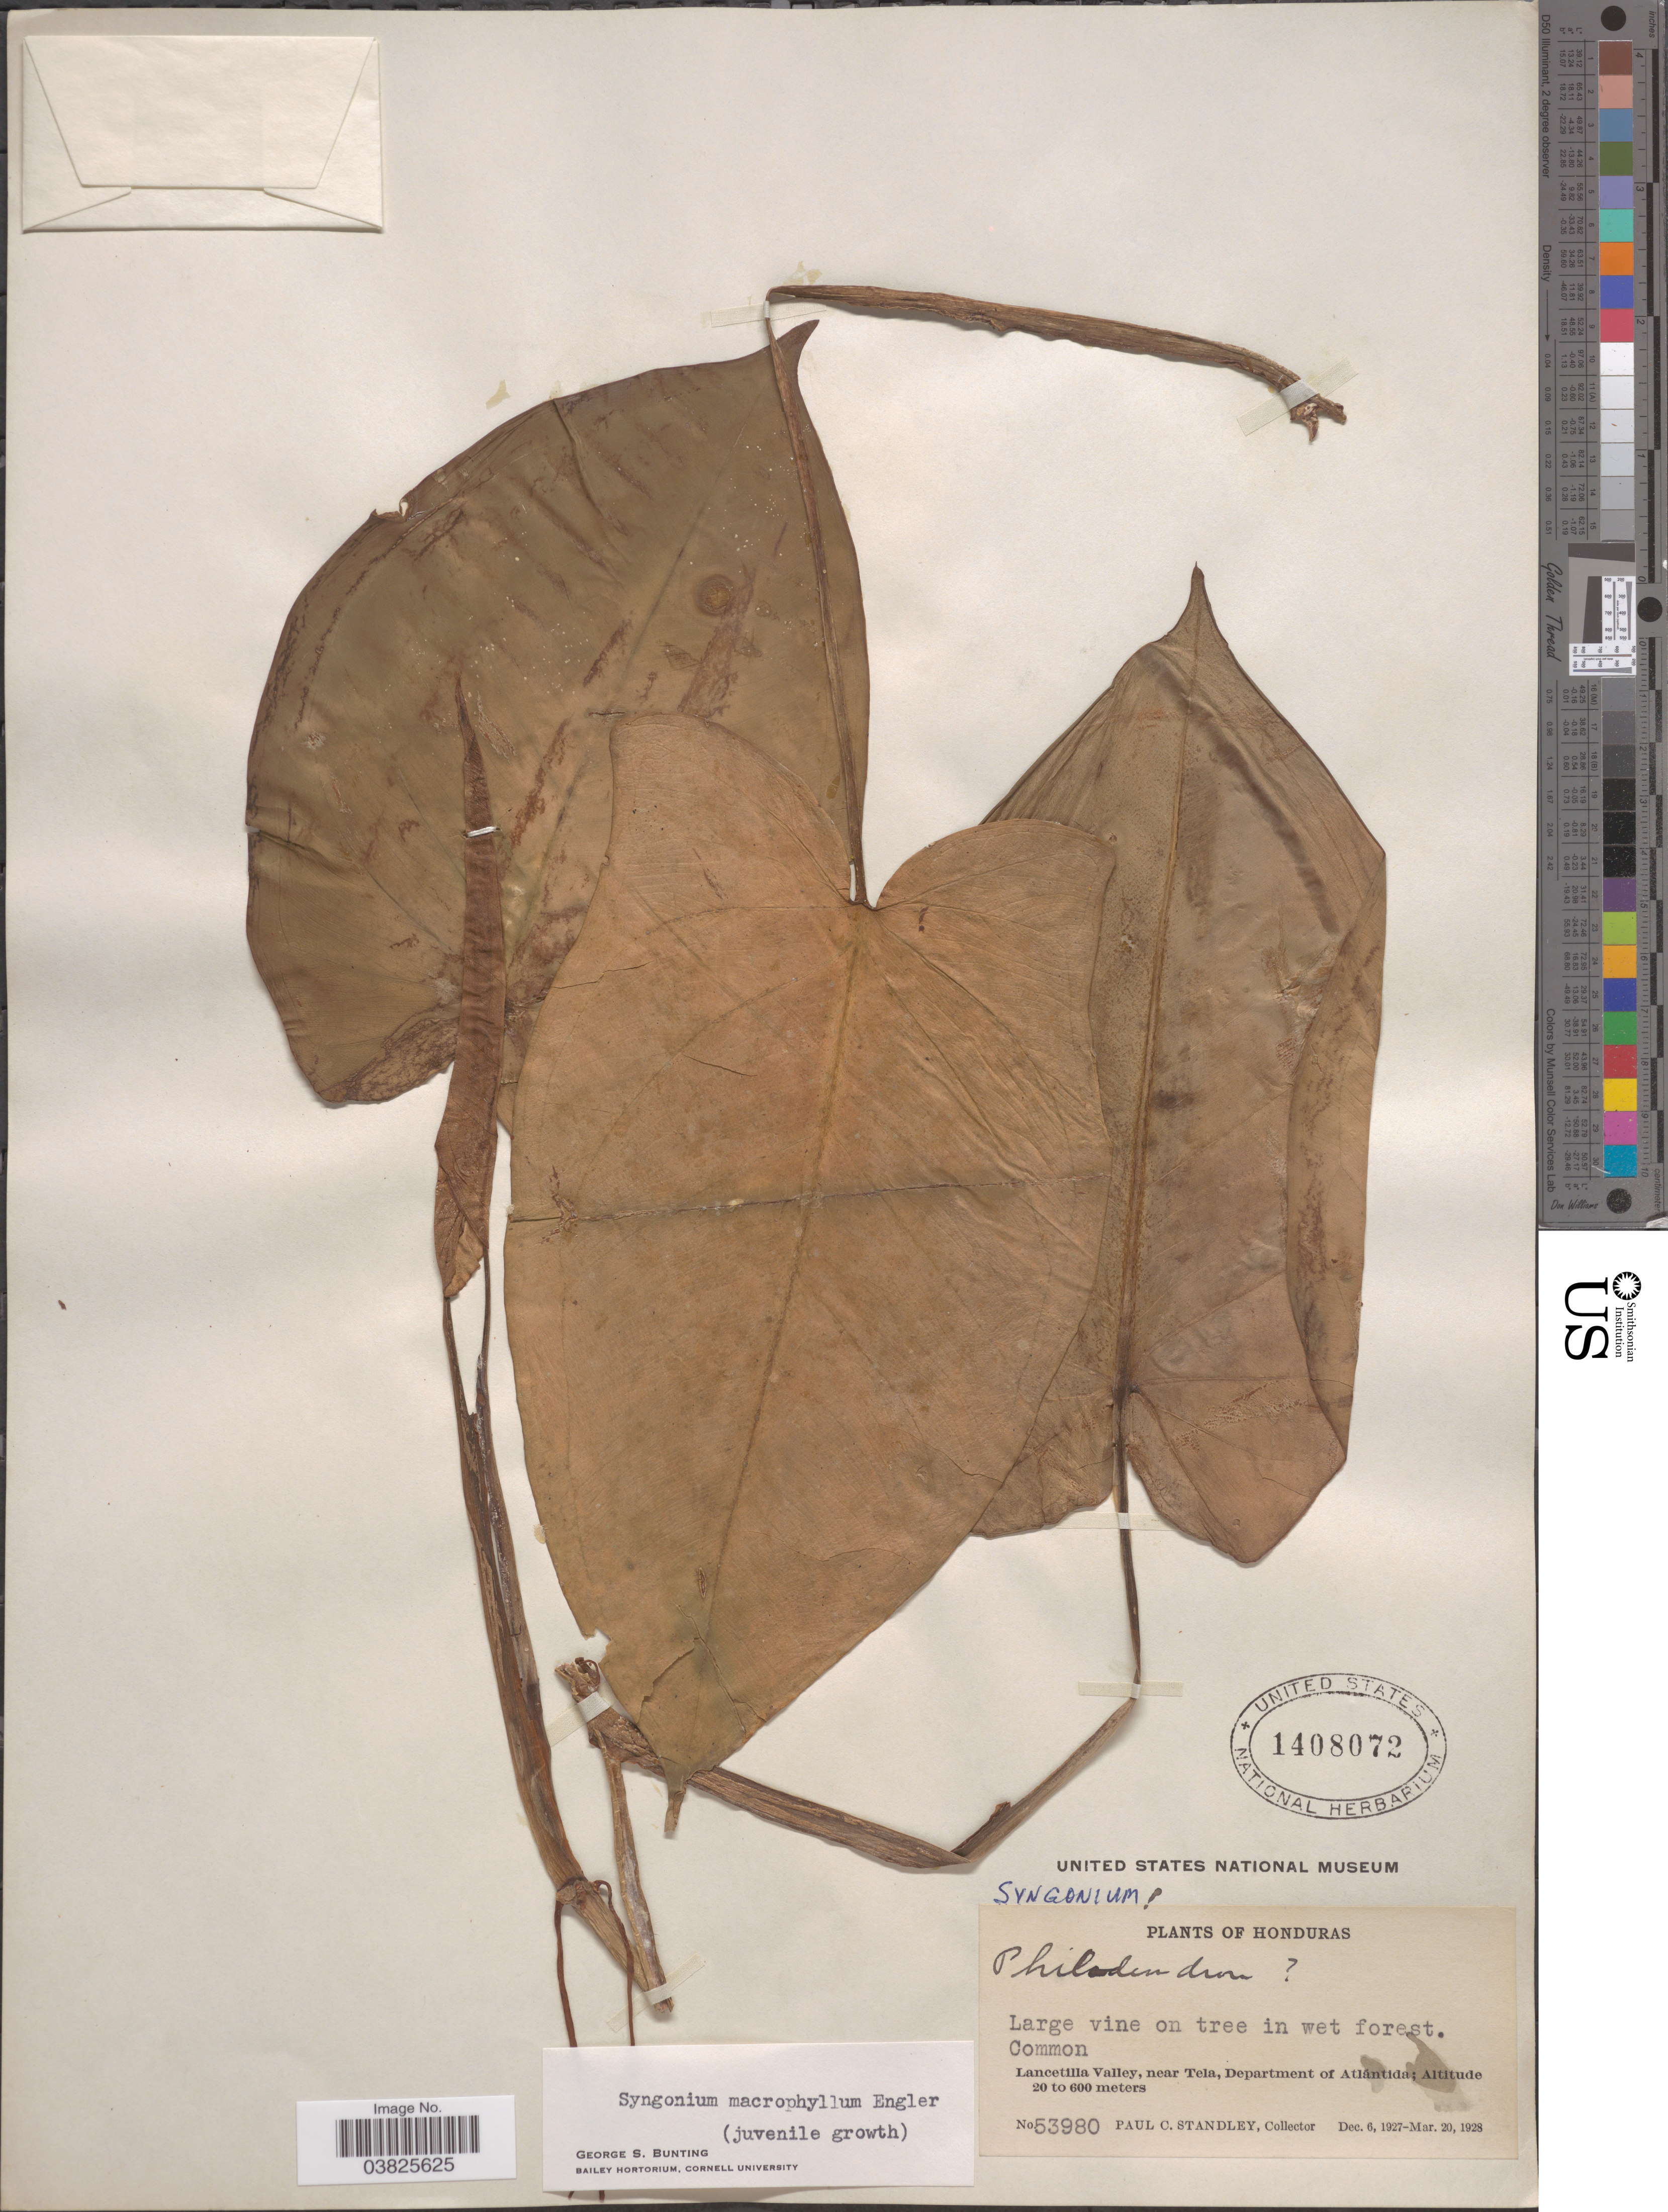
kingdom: Plantae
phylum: Tracheophyta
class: Liliopsida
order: Alismatales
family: Araceae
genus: Syngonium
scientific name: Syngonium macrophyllum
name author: Engl.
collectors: P. C. Standley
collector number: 53980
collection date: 1927-12-06/1928-03-20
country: Honduras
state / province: Atlantida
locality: Lancetilla Valley, near Tela, Department of Atlántida.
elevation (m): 20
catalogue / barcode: US 1408072